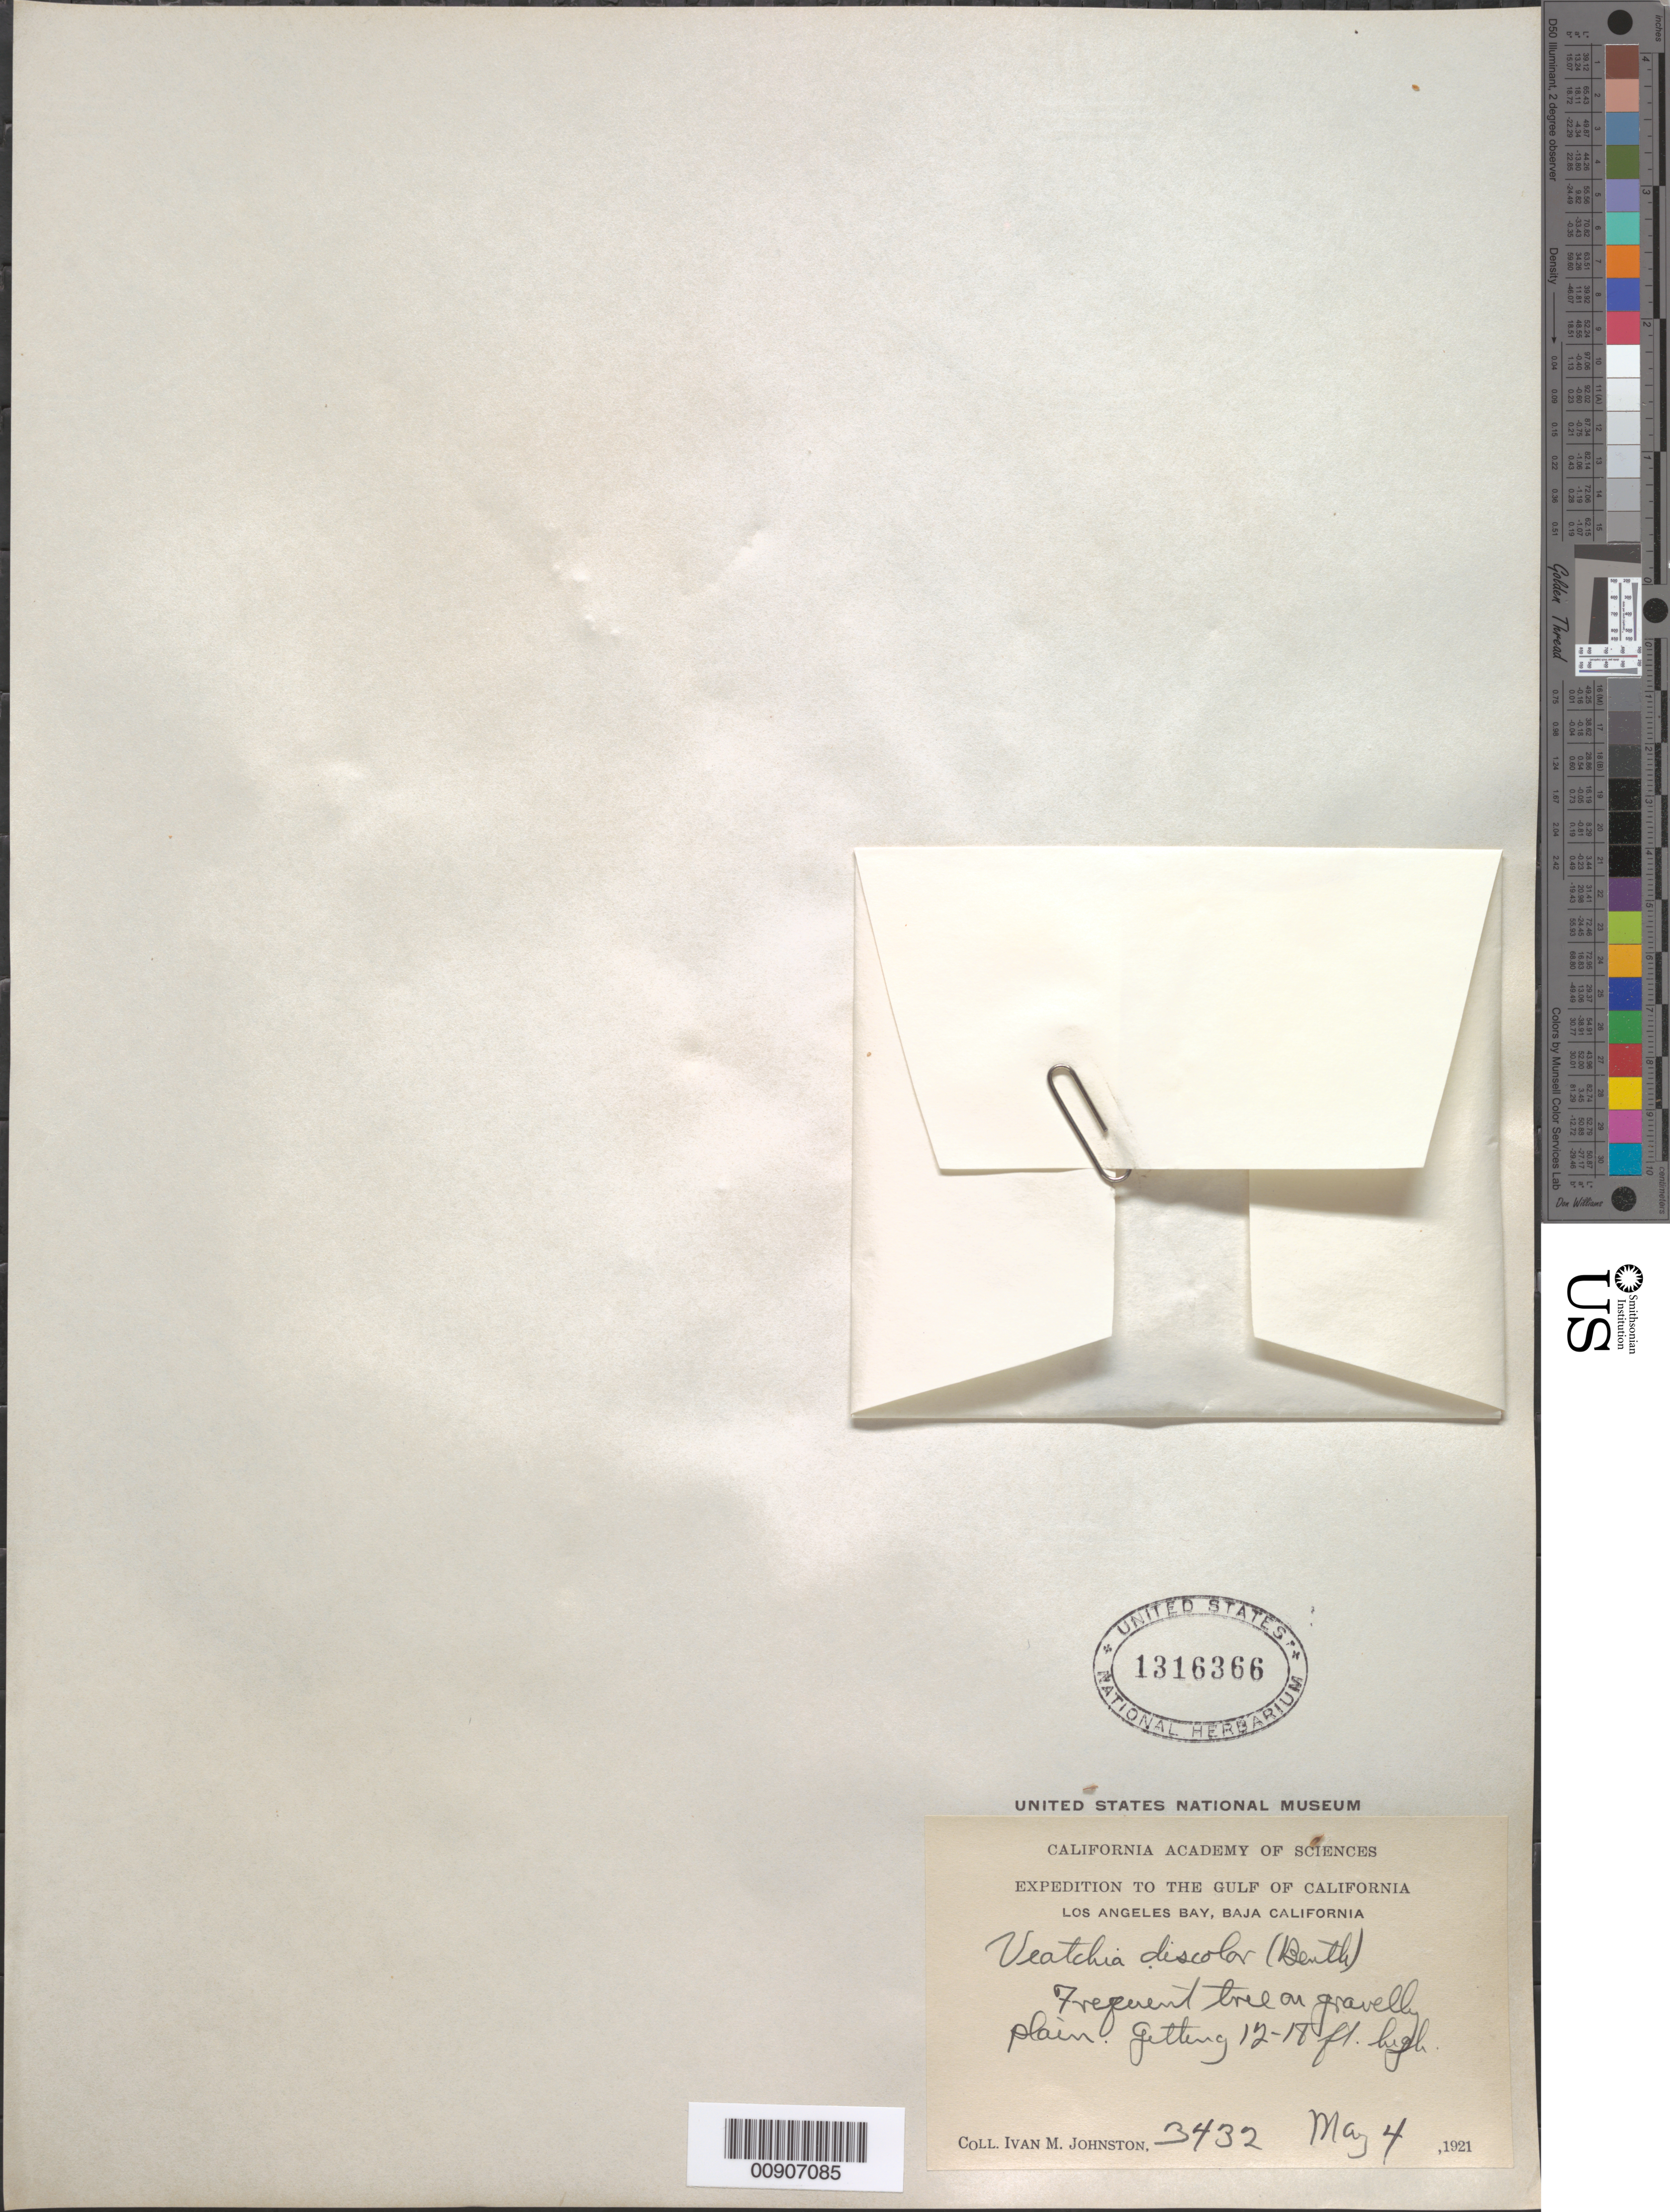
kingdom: Plantae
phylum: Tracheophyta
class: Magnoliopsida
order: Sapindales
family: Anacardiaceae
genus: Pachycormus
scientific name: Pachycormus discolor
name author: (Benth.) Coville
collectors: I.M. Johnston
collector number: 3432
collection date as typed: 04 May 1921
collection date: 1921-05-04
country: Mexico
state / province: Baja California Norte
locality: Los Angeles Bay, Baja California.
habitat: Frequent tree on gravelly plain.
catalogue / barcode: US 1316366